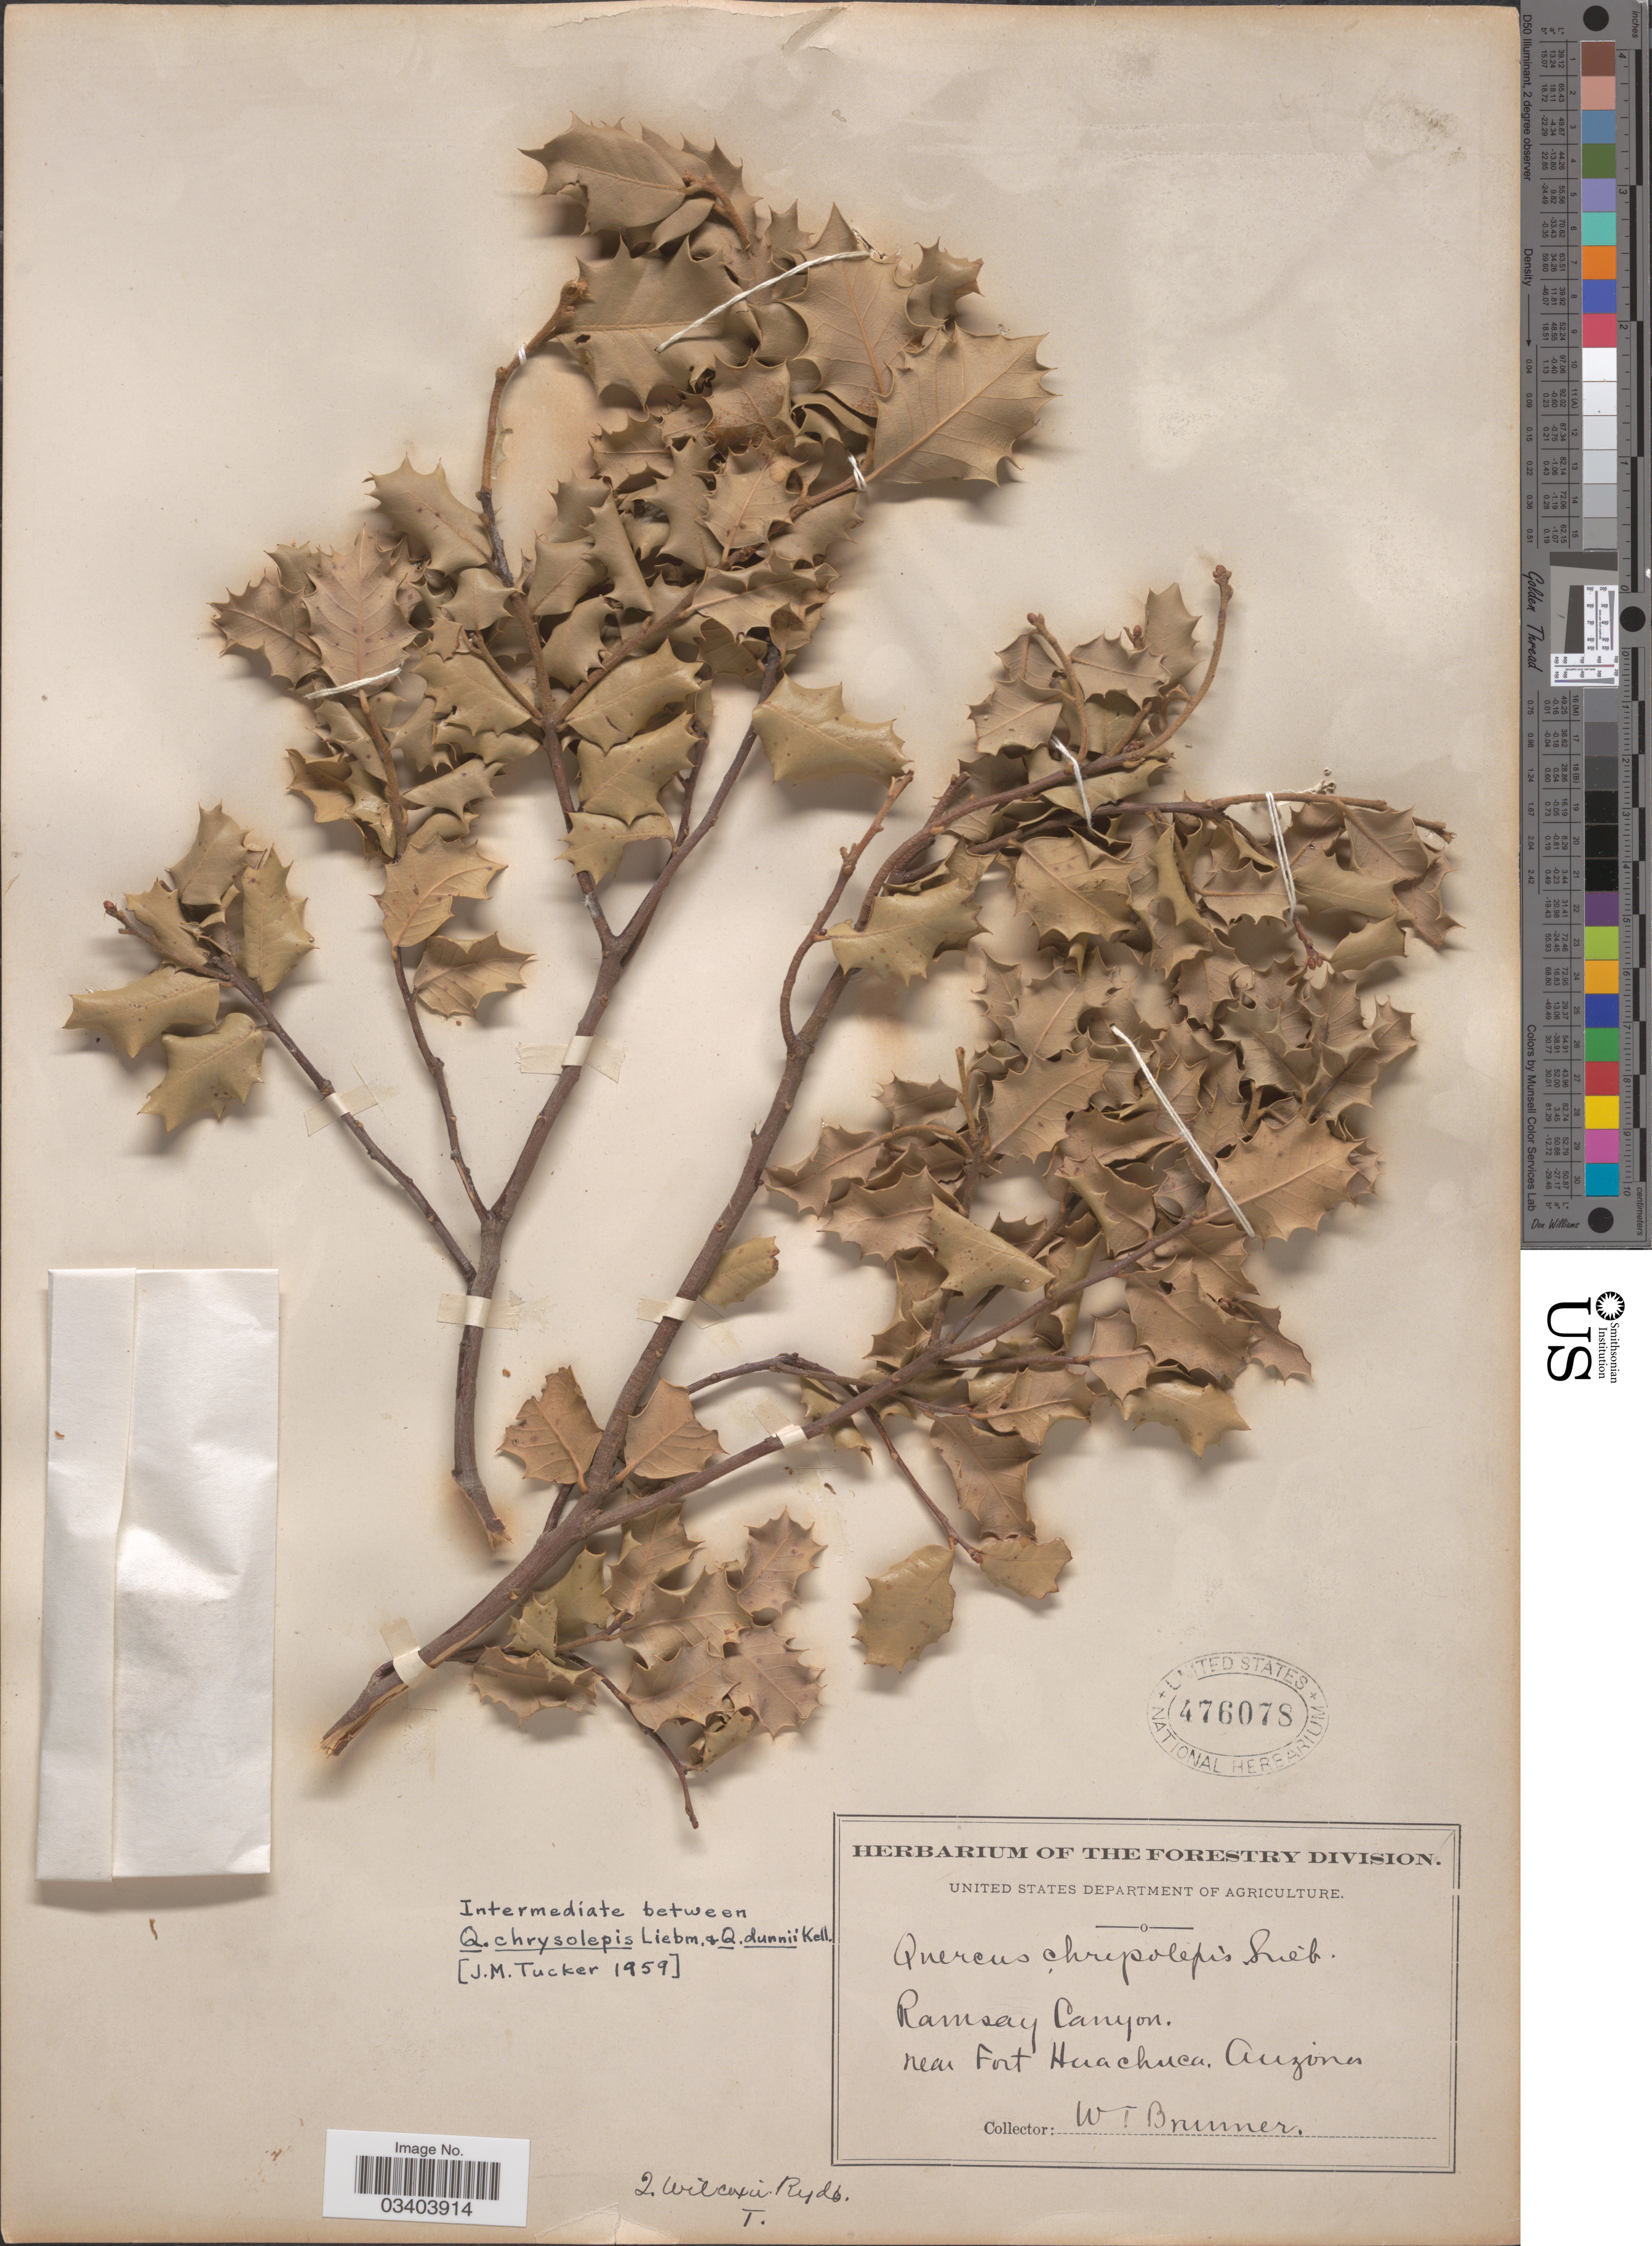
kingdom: Plantae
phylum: Tracheophyta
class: Magnoliopsida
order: Fagales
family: Fagaceae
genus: Quercus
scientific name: Quercus chrysolepis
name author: Liebm.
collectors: W. Brunner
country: United States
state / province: Arizona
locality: Ramsay Canyon near Fort Huachuca.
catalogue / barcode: US 476078